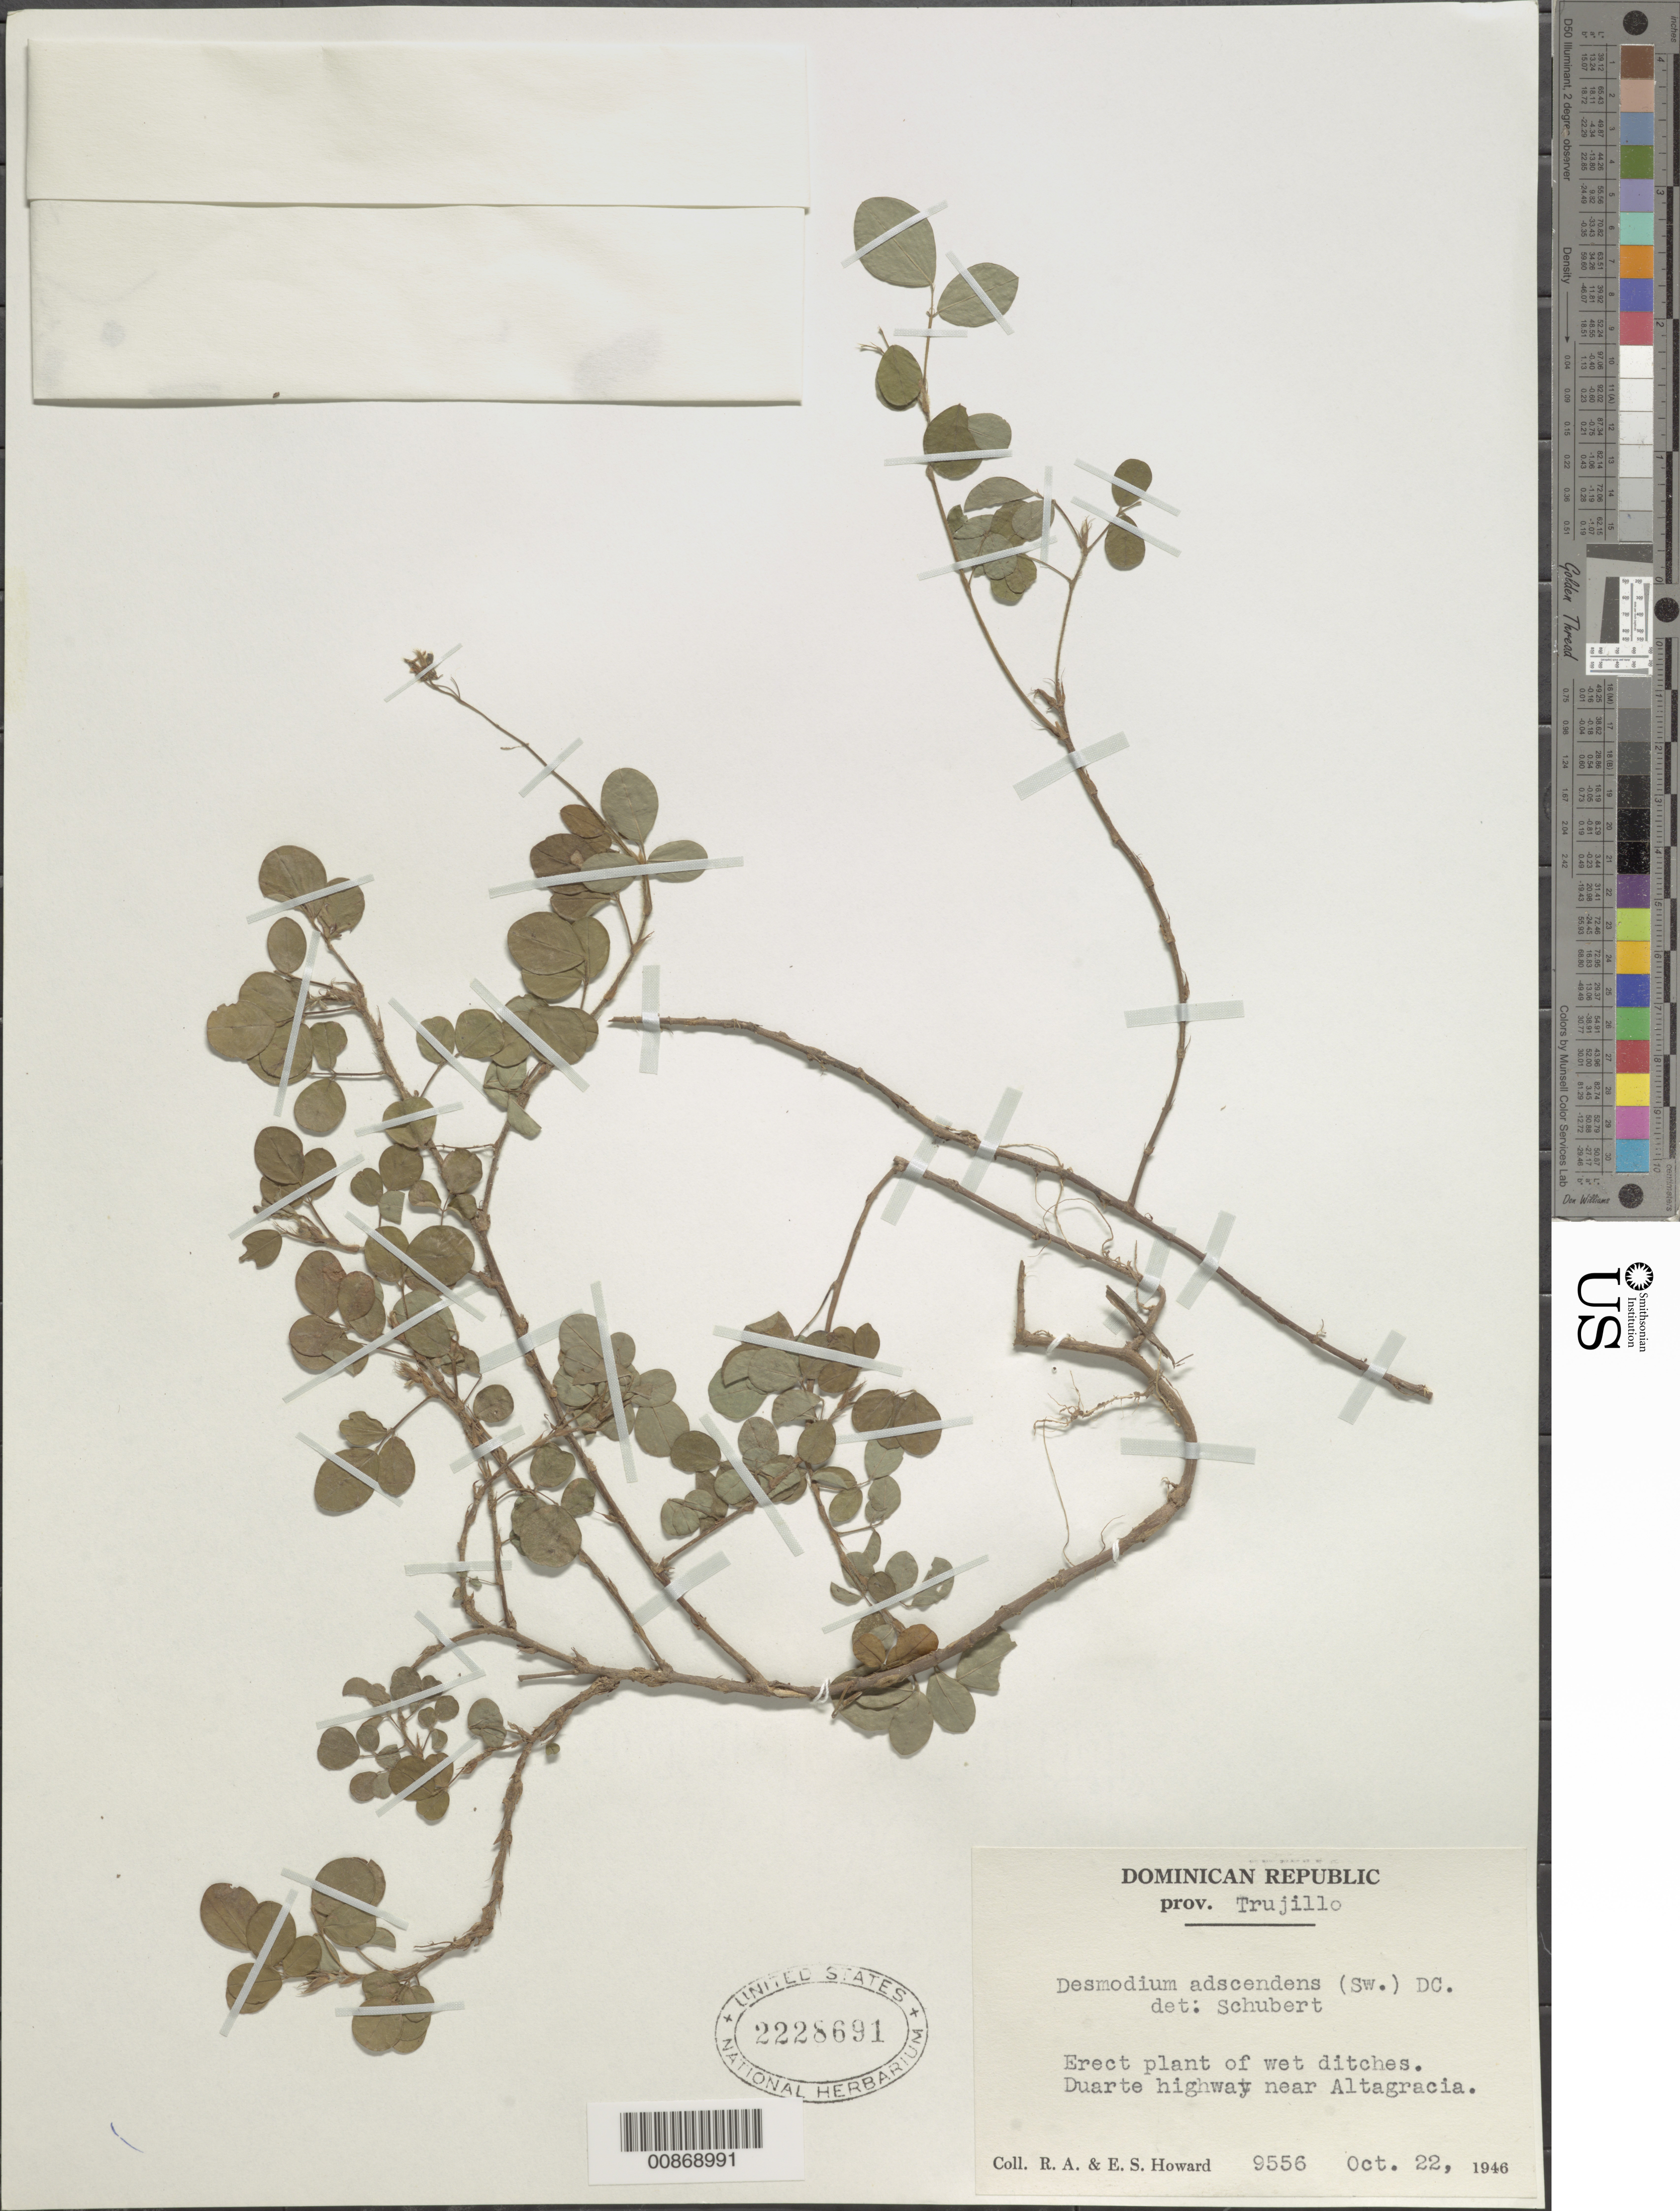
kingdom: Plantae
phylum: Tracheophyta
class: Magnoliopsida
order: Fabales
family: Fabaceae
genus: Grona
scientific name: Grona adscendens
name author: (Sw.) H. Ohashi & K. Ohashi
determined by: Strong, Mark T., (BOT), Smithsonian Institution - National Museum of Natural History (UNITED STATES)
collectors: R. A. Howard & E. S. Howard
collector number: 9556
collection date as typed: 22 Oct 1946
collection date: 1946-10-22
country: Dominican Republic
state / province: San Cristobal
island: Hispaniola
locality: Duarte highway near Altagracia.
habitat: Plant of wet ditches.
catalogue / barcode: US 2228691